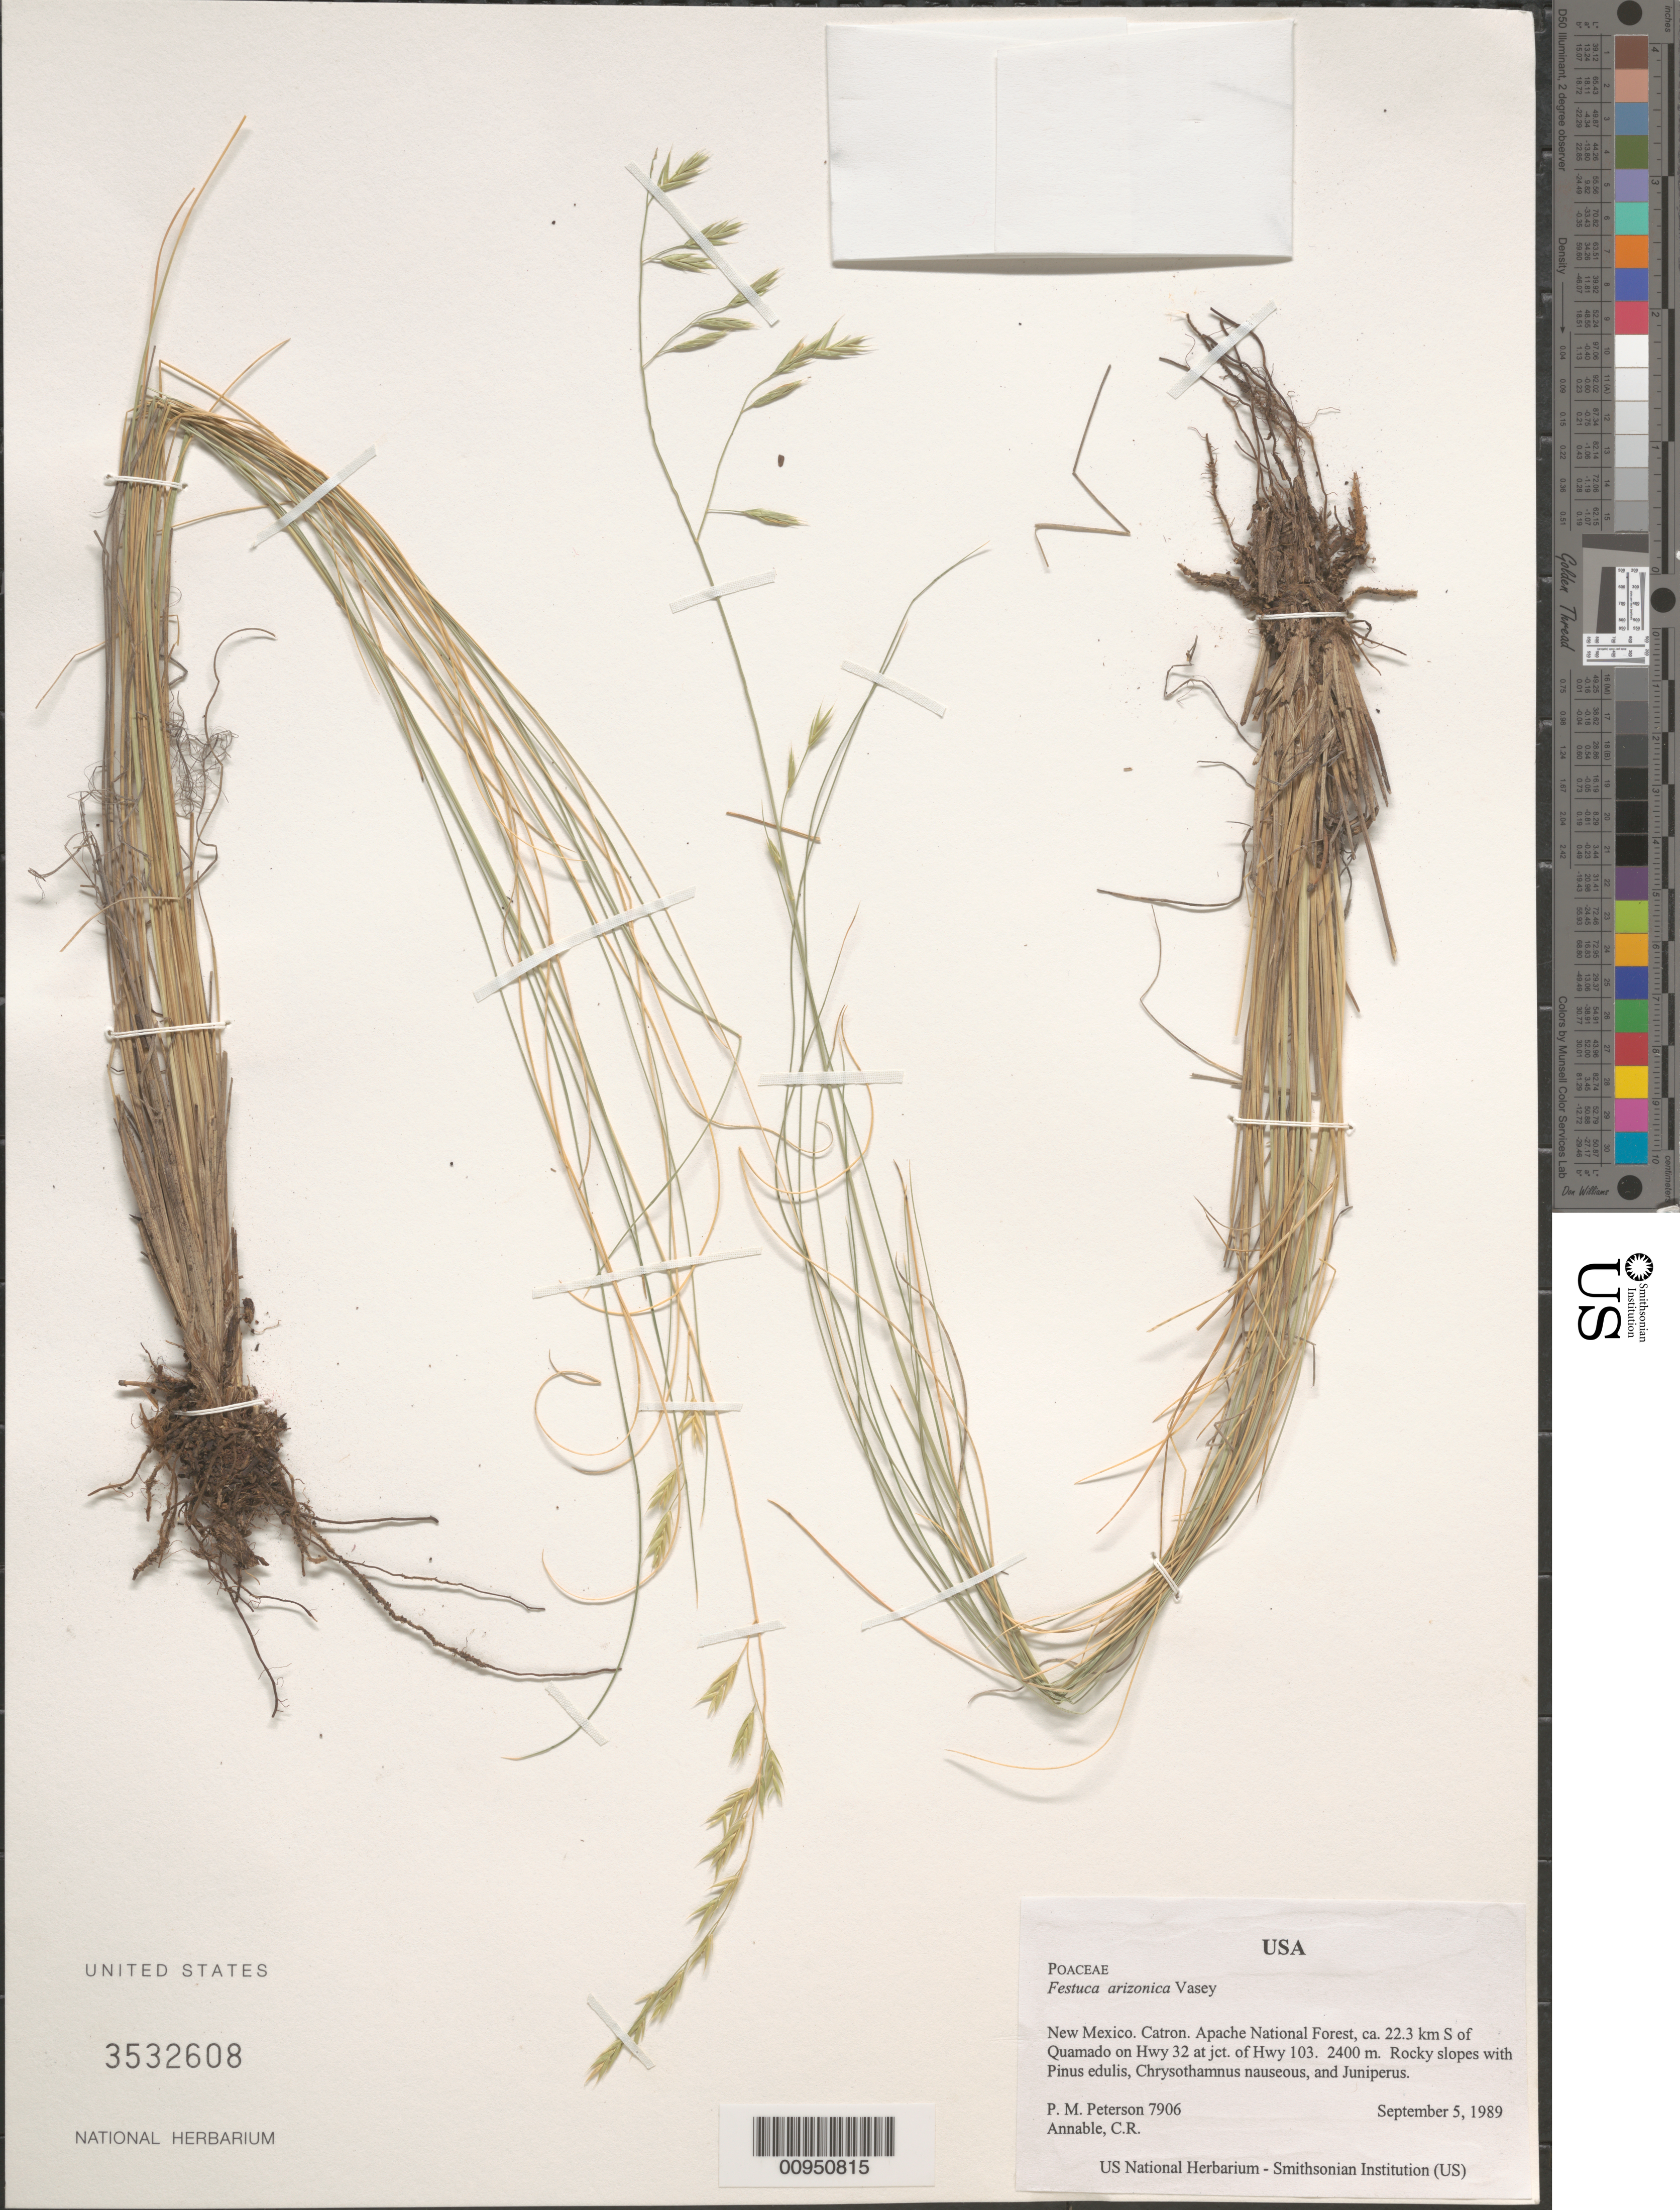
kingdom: Plantae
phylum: Tracheophyta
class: Liliopsida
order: Poales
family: Poaceae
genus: Festuca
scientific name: Festuca arizonica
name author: Vasey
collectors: P. M. Peterson & C. R. Annable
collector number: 07906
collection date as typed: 05 Sep 1989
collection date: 1989-09-05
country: United States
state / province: New Mexico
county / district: Catron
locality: Apache National Forest, ca. 22.3 km S of Quamado on Hwy 32 at jct. of Hwy 103.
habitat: Rocky slopes with Pinus edulis, Chrysothamnus nauseous, and Juniperus.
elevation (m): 2400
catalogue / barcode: US 3532608